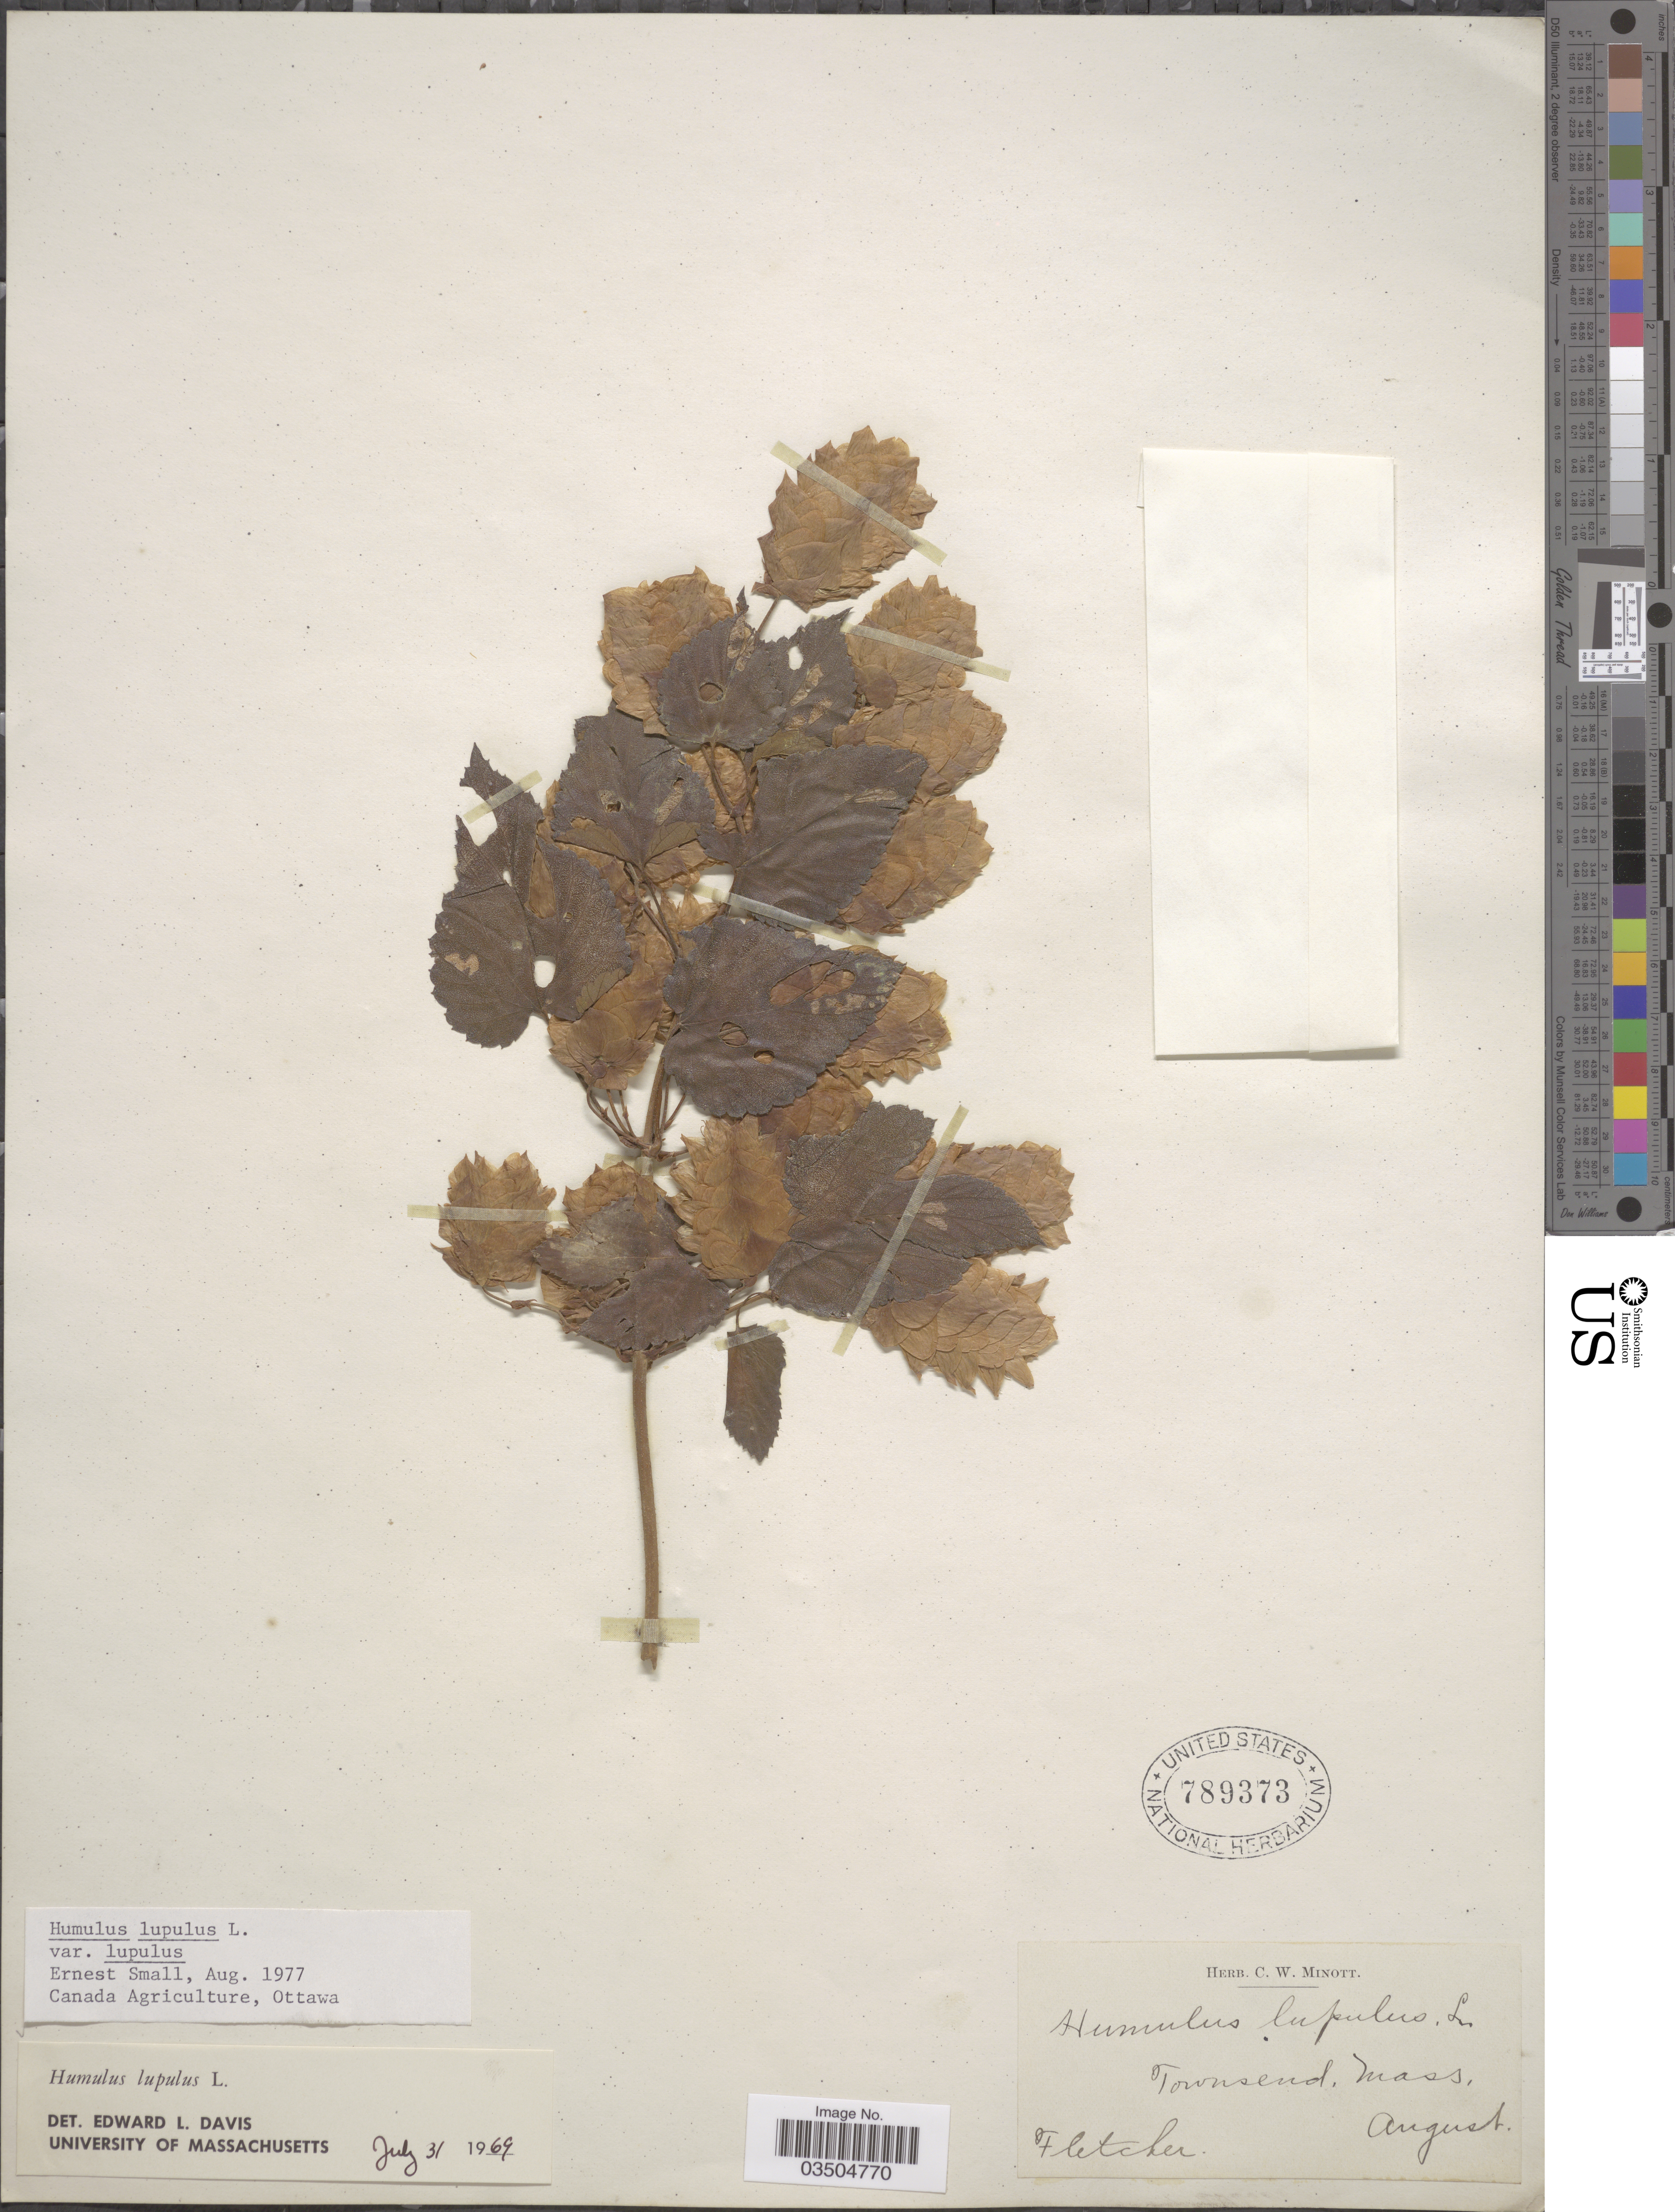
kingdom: Plantae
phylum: Tracheophyta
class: Magnoliopsida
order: Rosales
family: Cannabaceae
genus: Humulus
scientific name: Humulus lupulus var. lupulus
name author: L.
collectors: -. Fletcher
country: United States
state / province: Massachusetts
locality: Townsend.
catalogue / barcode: US 789373